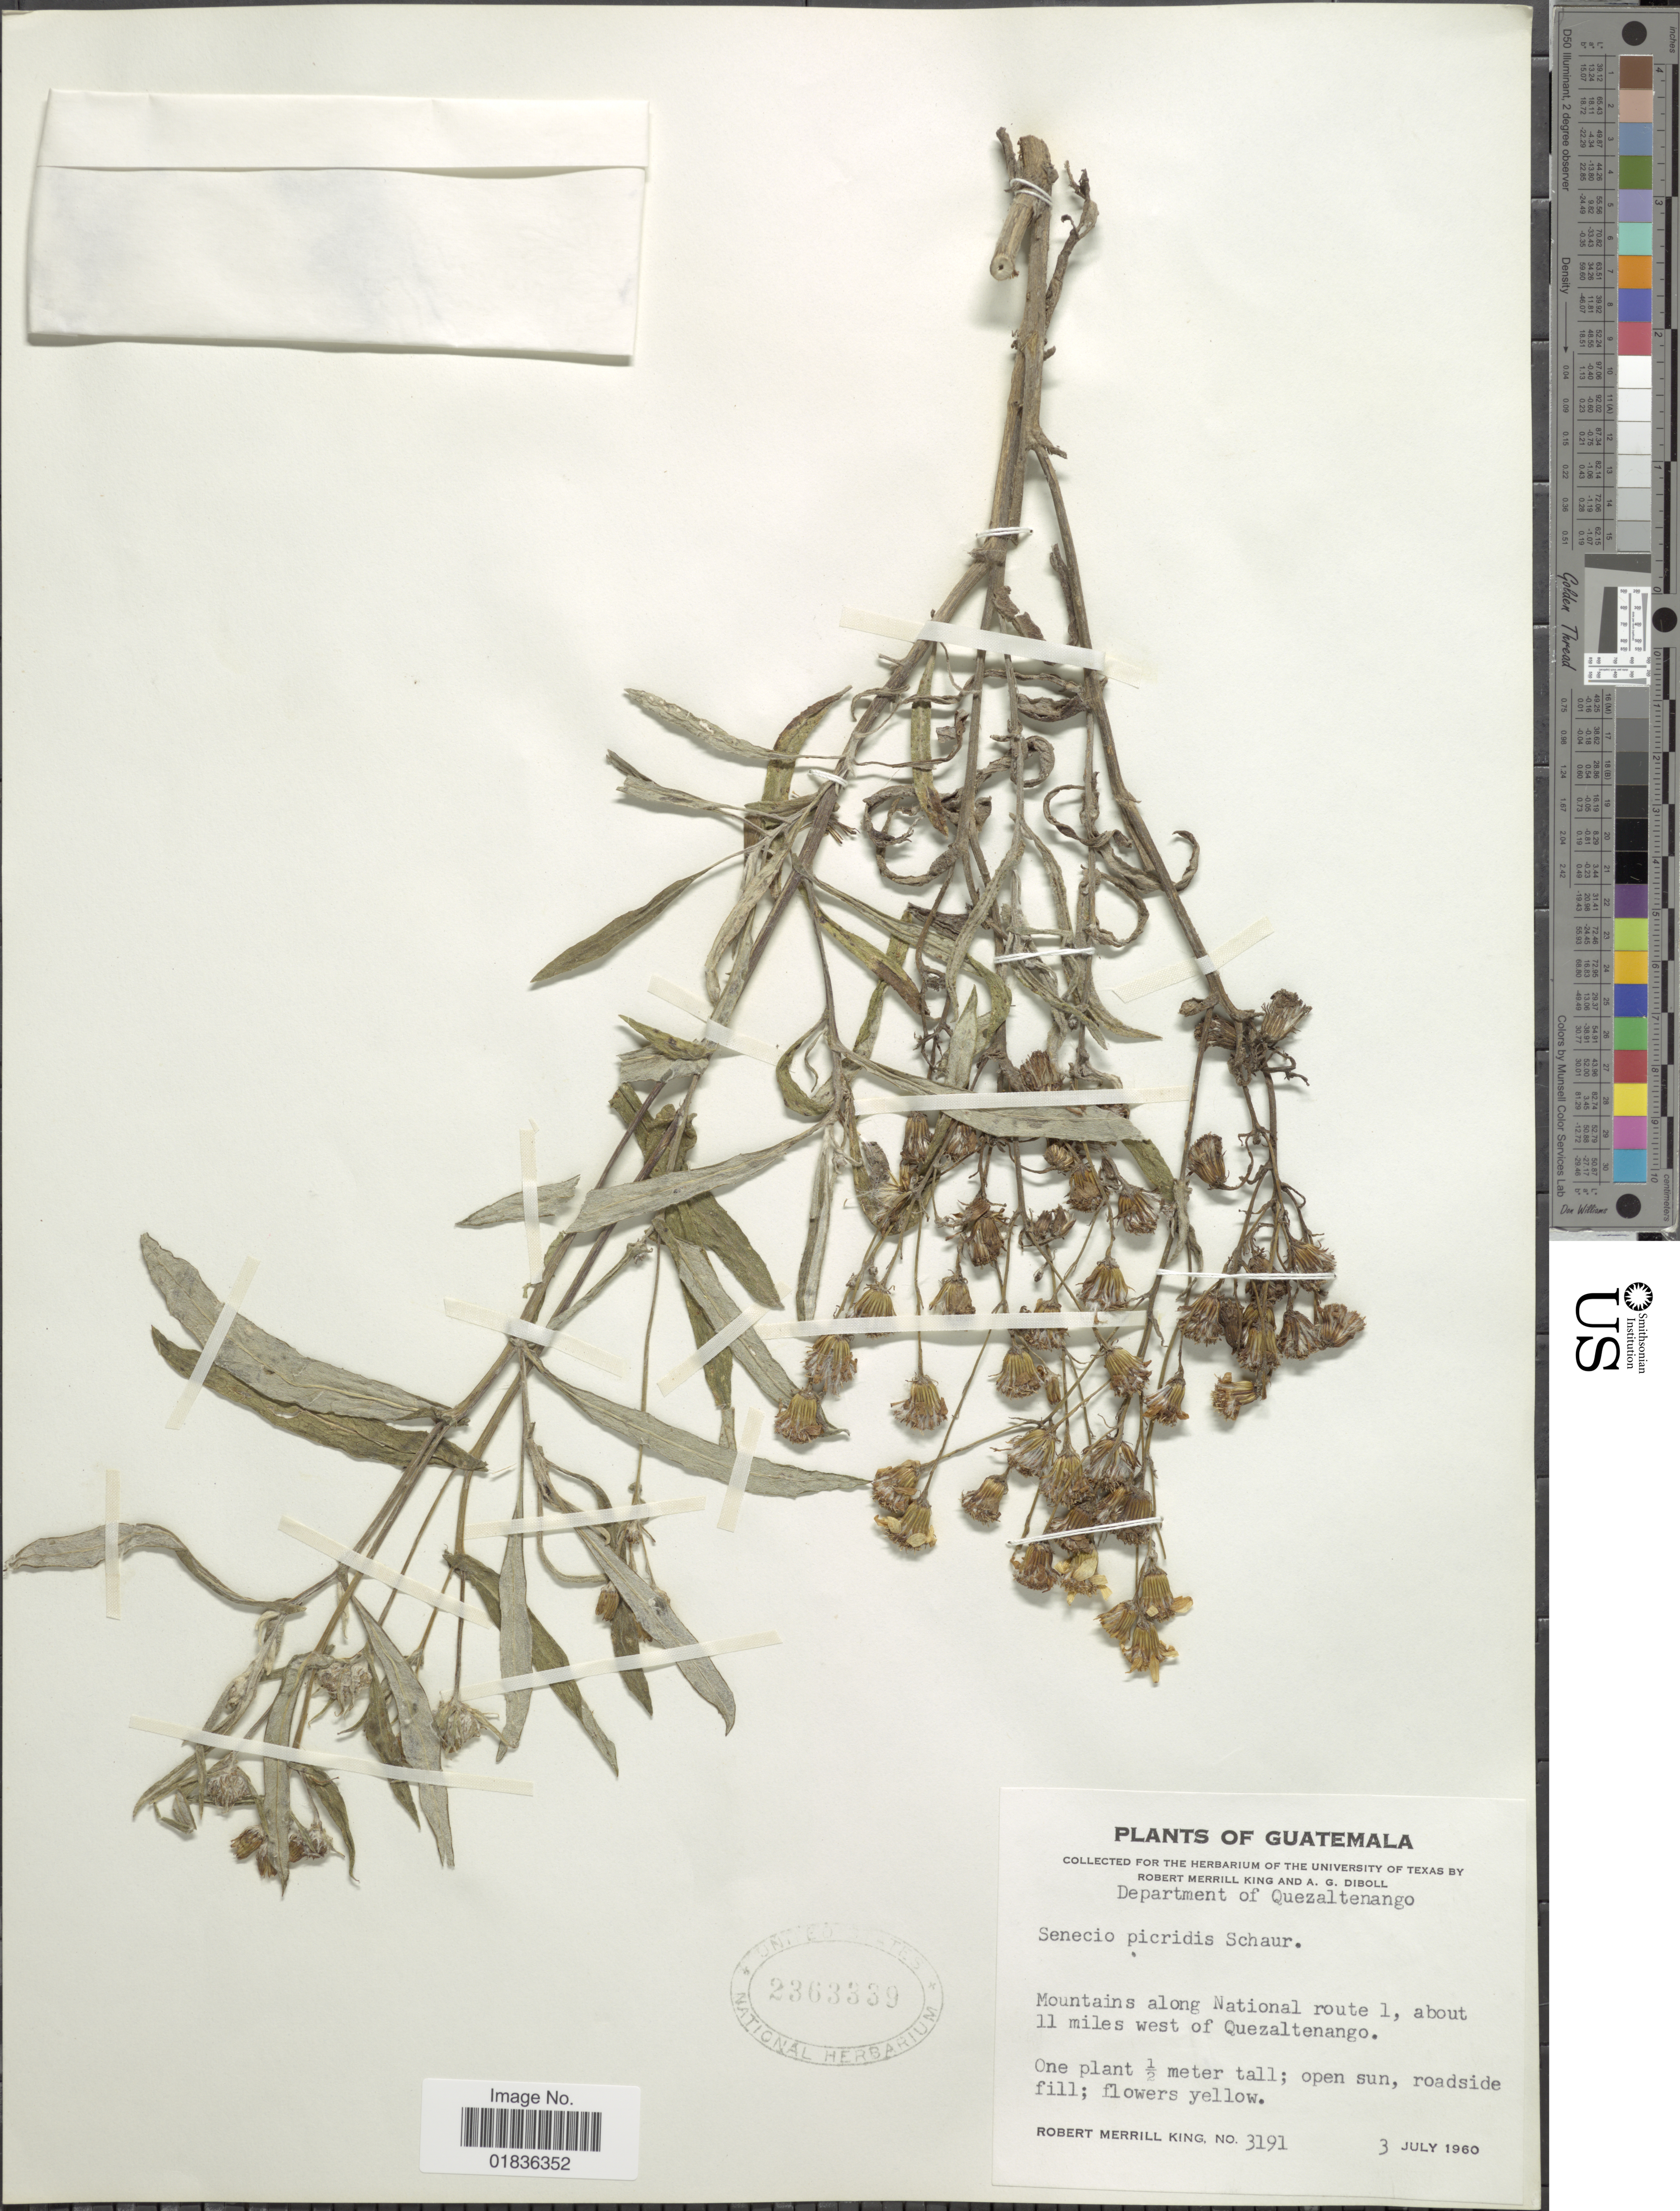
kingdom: Plantae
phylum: Tracheophyta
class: Magnoliopsida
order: Asterales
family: Asteraceae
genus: Senecio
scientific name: Senecio picridis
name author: S. Schauer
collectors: R. M. King & A. Diboll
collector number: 3191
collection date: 1960-07-03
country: Guatemala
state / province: Quetzaltenango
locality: Mountains along National route 1, about 11 miles west of Quezaltenango.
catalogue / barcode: US 2363339